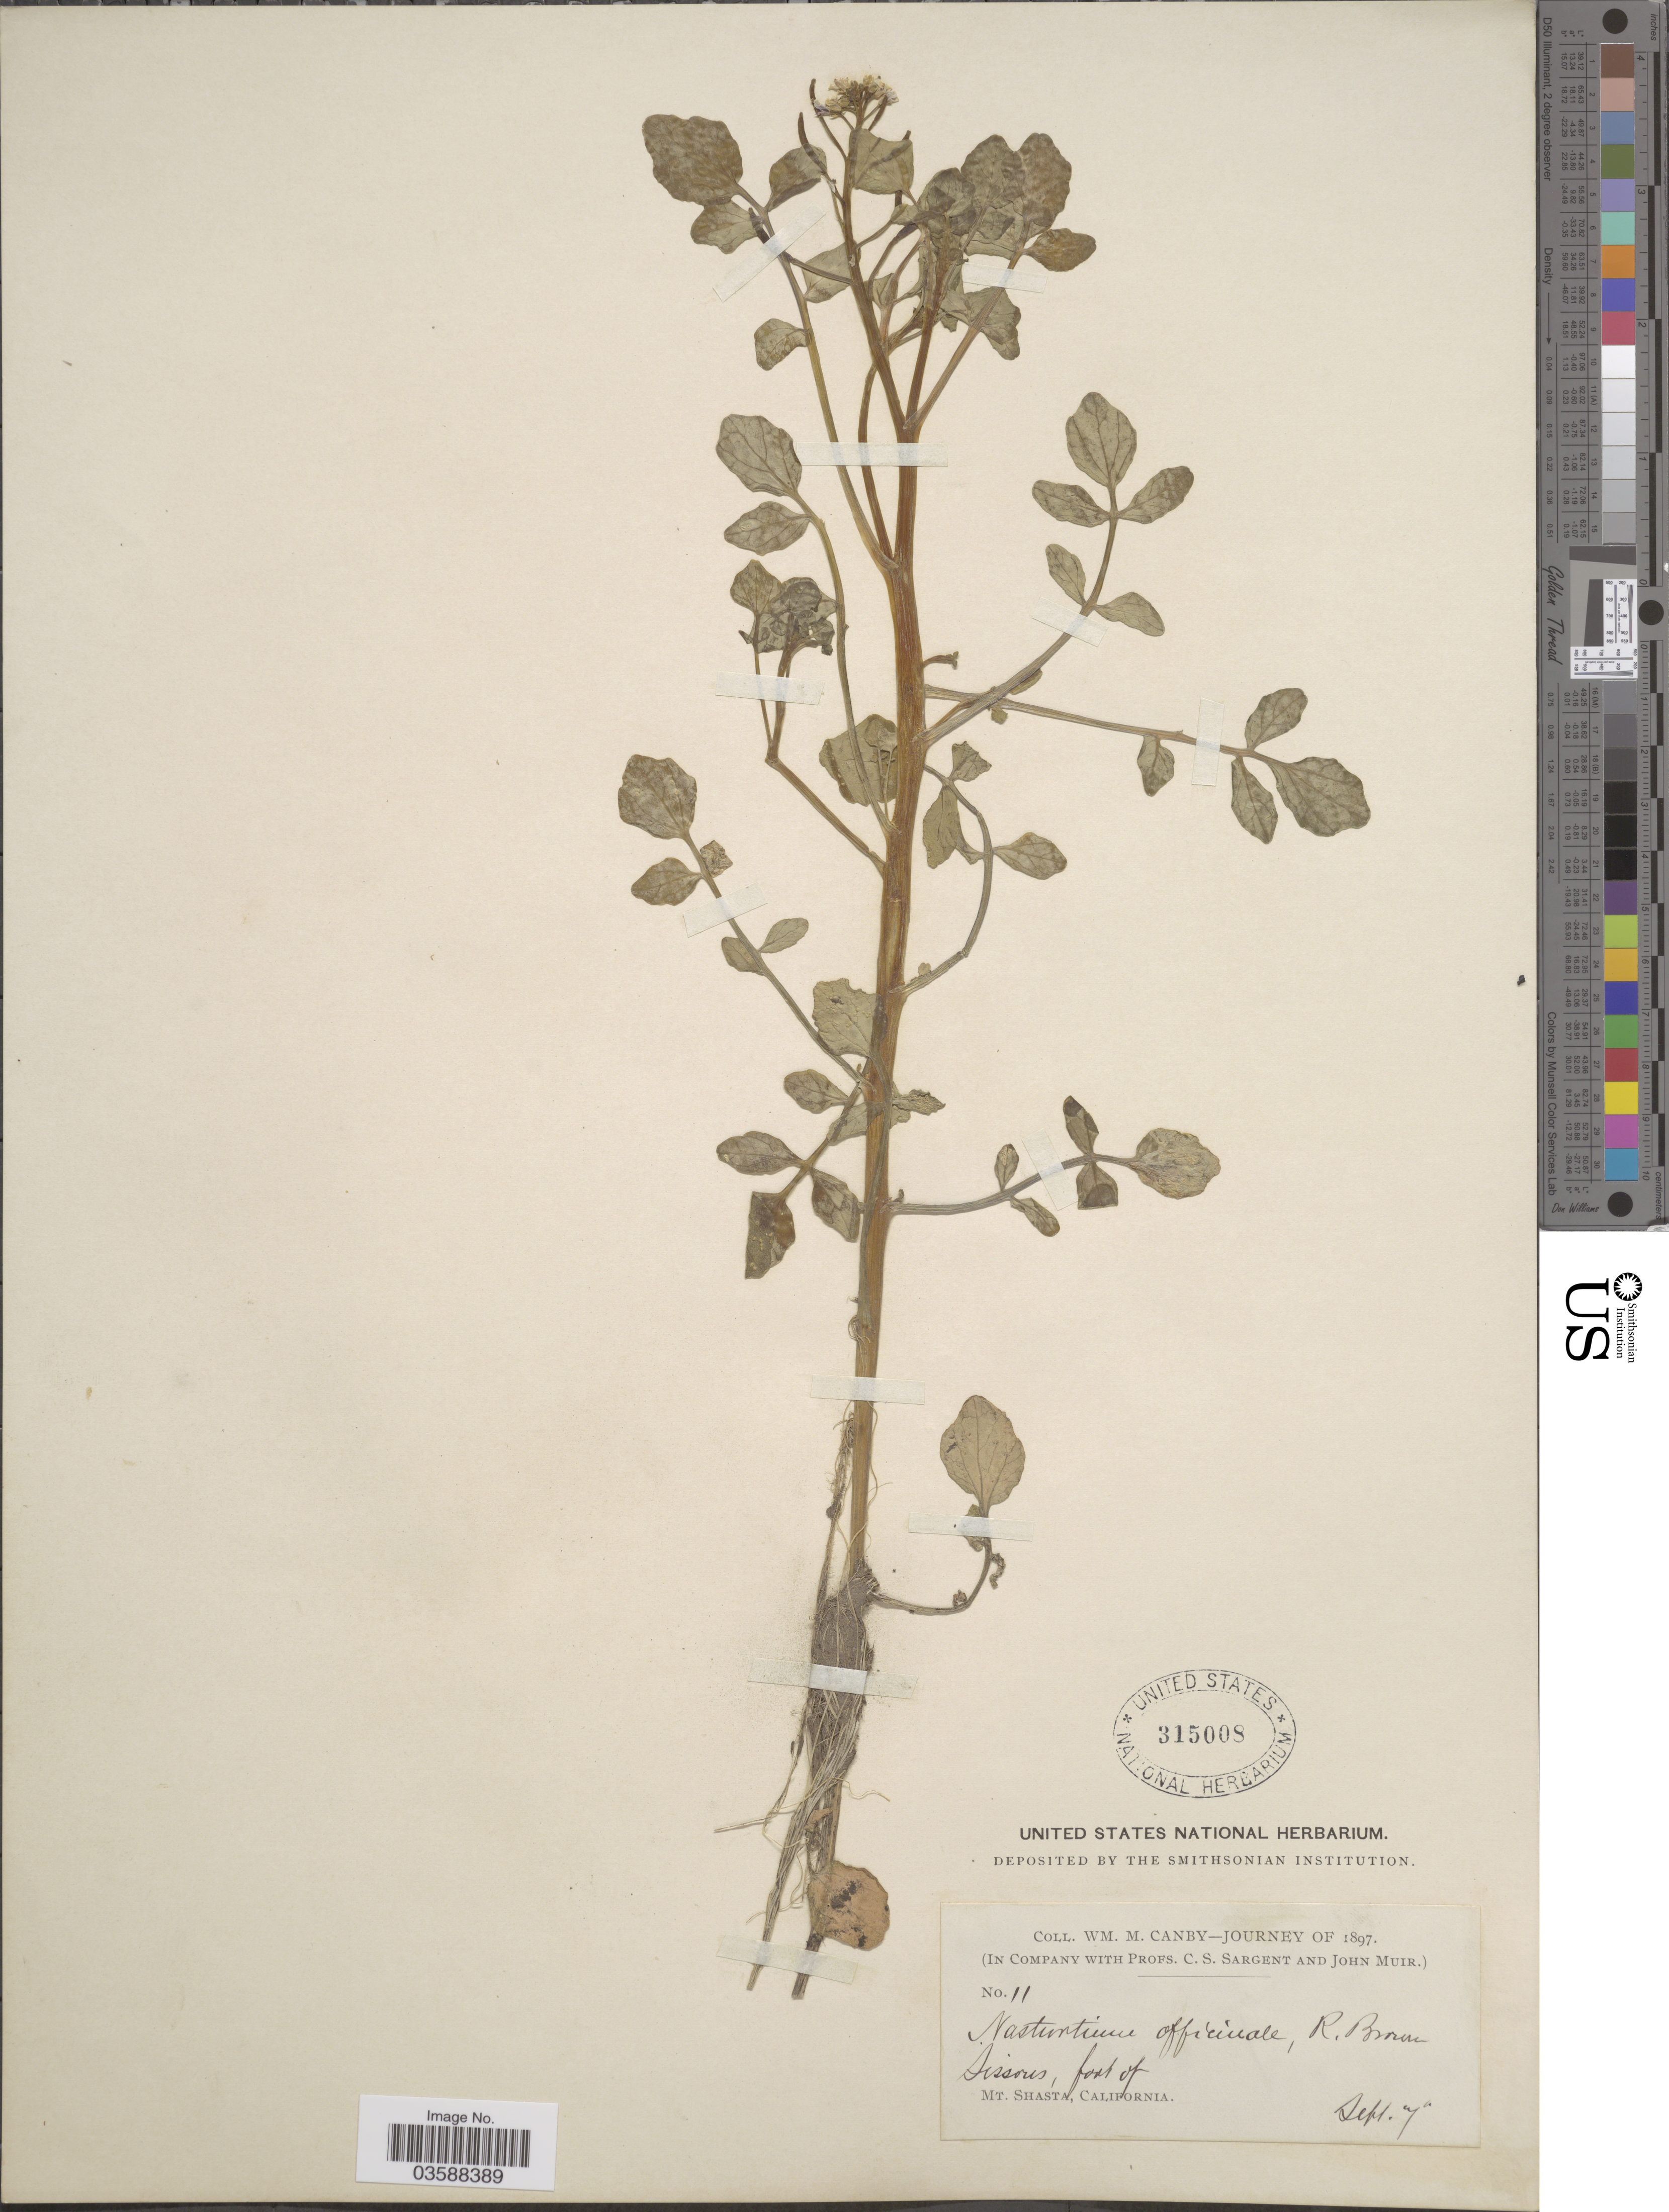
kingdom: Plantae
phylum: Tracheophyta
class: Magnoliopsida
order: Brassicales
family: Brassicaceae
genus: Nasturtium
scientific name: Nasturtium officinale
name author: R. Br.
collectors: W. M. Canby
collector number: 11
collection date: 1897-09-07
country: United States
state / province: California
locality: Sissores, fort of, Mt. Shasta.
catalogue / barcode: US 315008